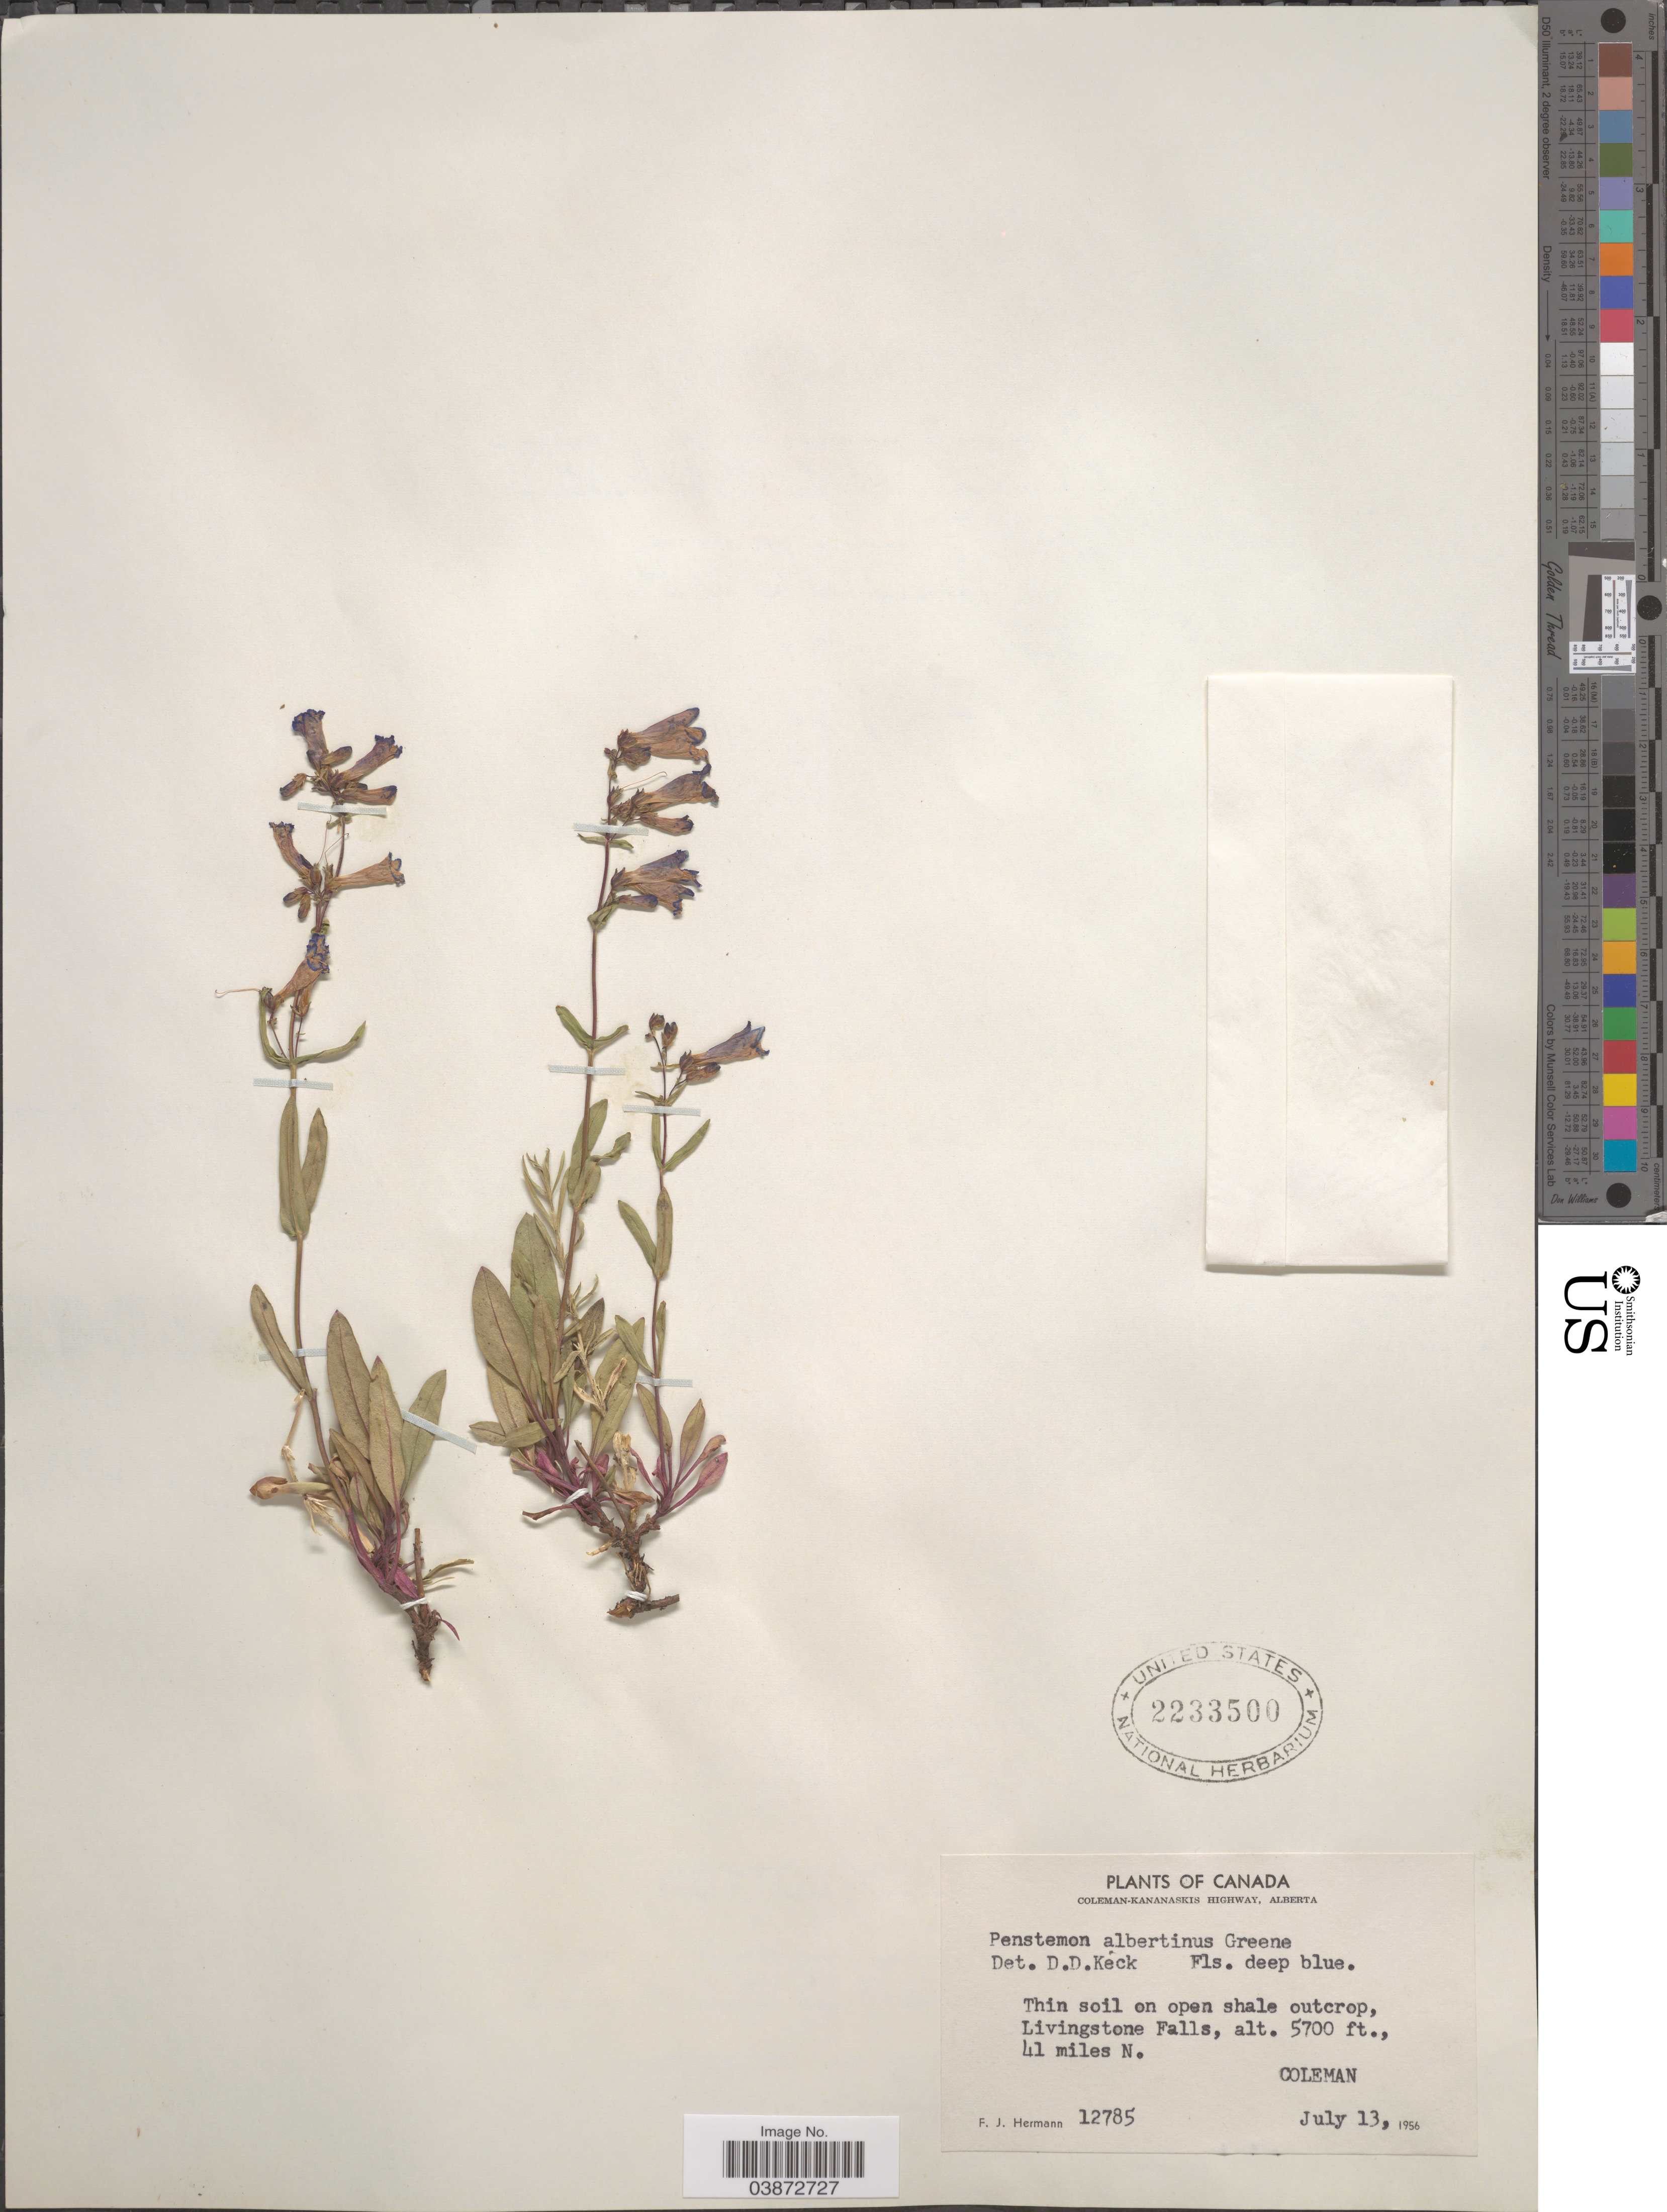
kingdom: Plantae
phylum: Tracheophyta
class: Magnoliopsida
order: Lamiales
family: Plantaginaceae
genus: Penstemon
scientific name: Penstemon albertinus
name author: Greene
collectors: F. J. Hermann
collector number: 12785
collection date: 1956-07-13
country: Canada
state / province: Alberta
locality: Coleman-Kananaskis Highway. Livingstone Falls, 41 miles N. Coleman.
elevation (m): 1737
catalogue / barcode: US 2233500